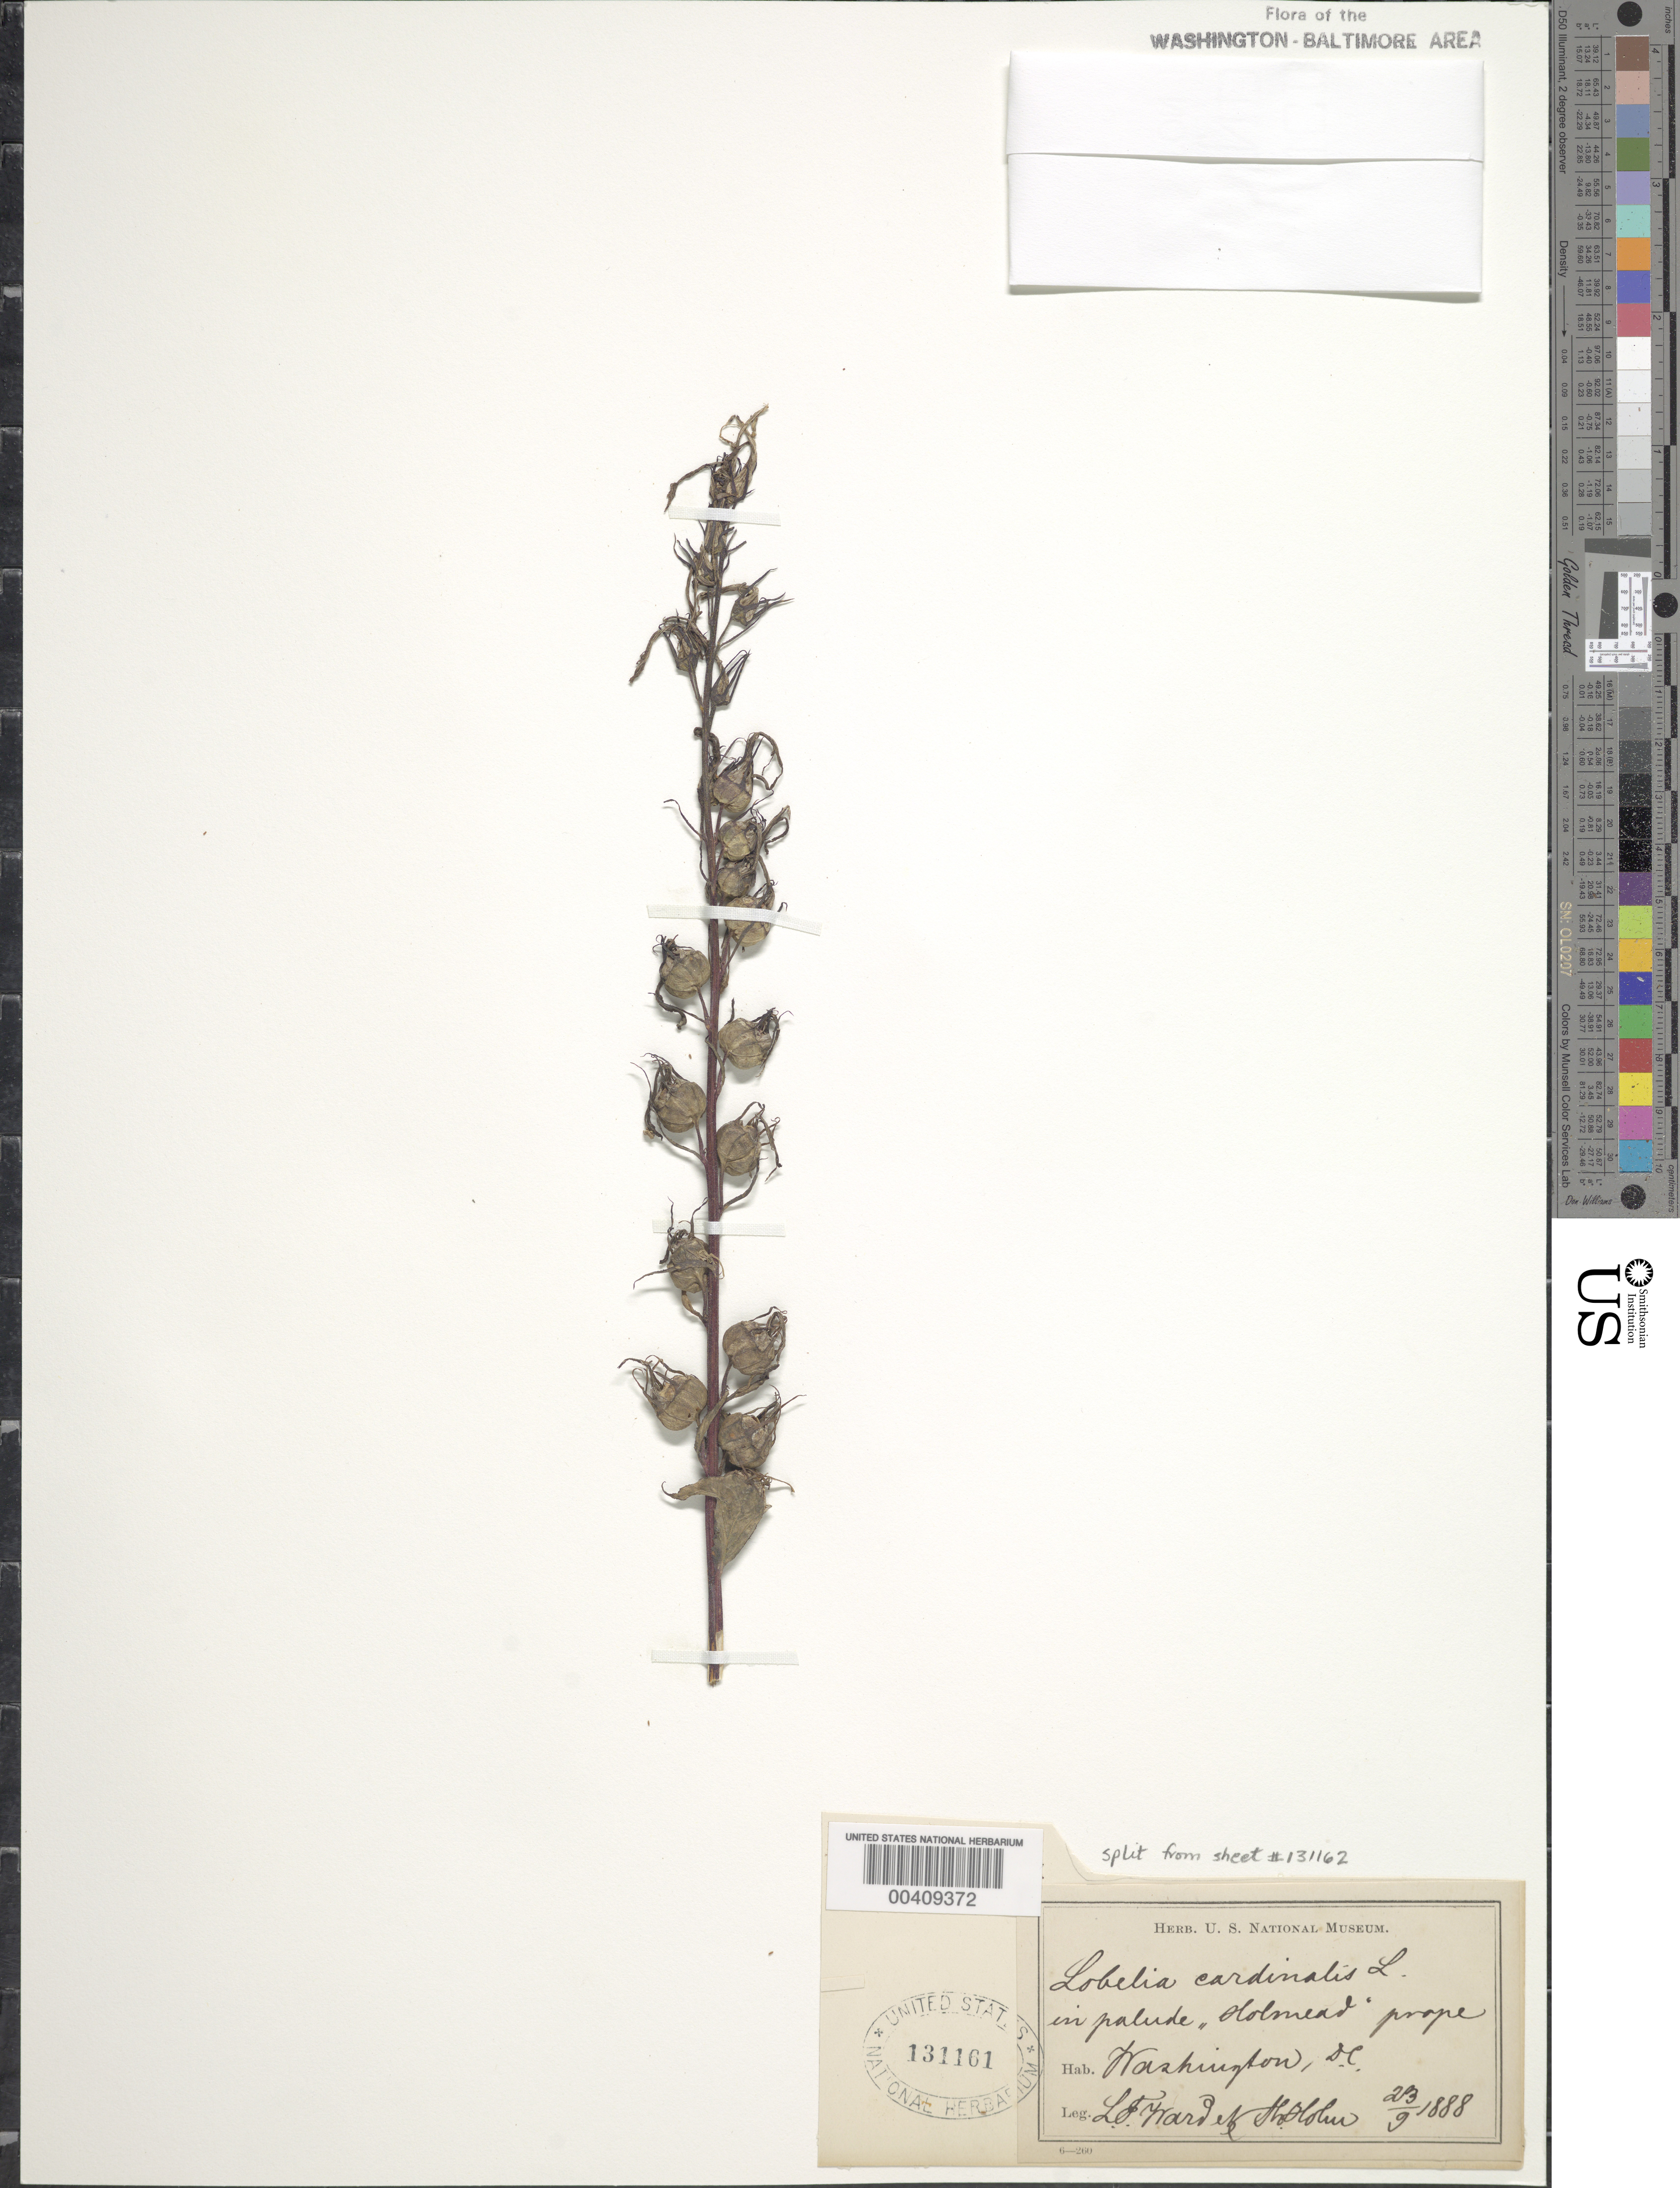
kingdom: Plantae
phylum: Tracheophyta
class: Magnoliopsida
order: Asterales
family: Campanulaceae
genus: Lobelia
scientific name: Lobelia cardinalis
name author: L.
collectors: L. F. Ward & S. Cohn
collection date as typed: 23 Sep 1888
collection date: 1888-09-23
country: United States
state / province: District of Columbia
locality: Holmead Rock Creek Park & vicinity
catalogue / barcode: US 131161